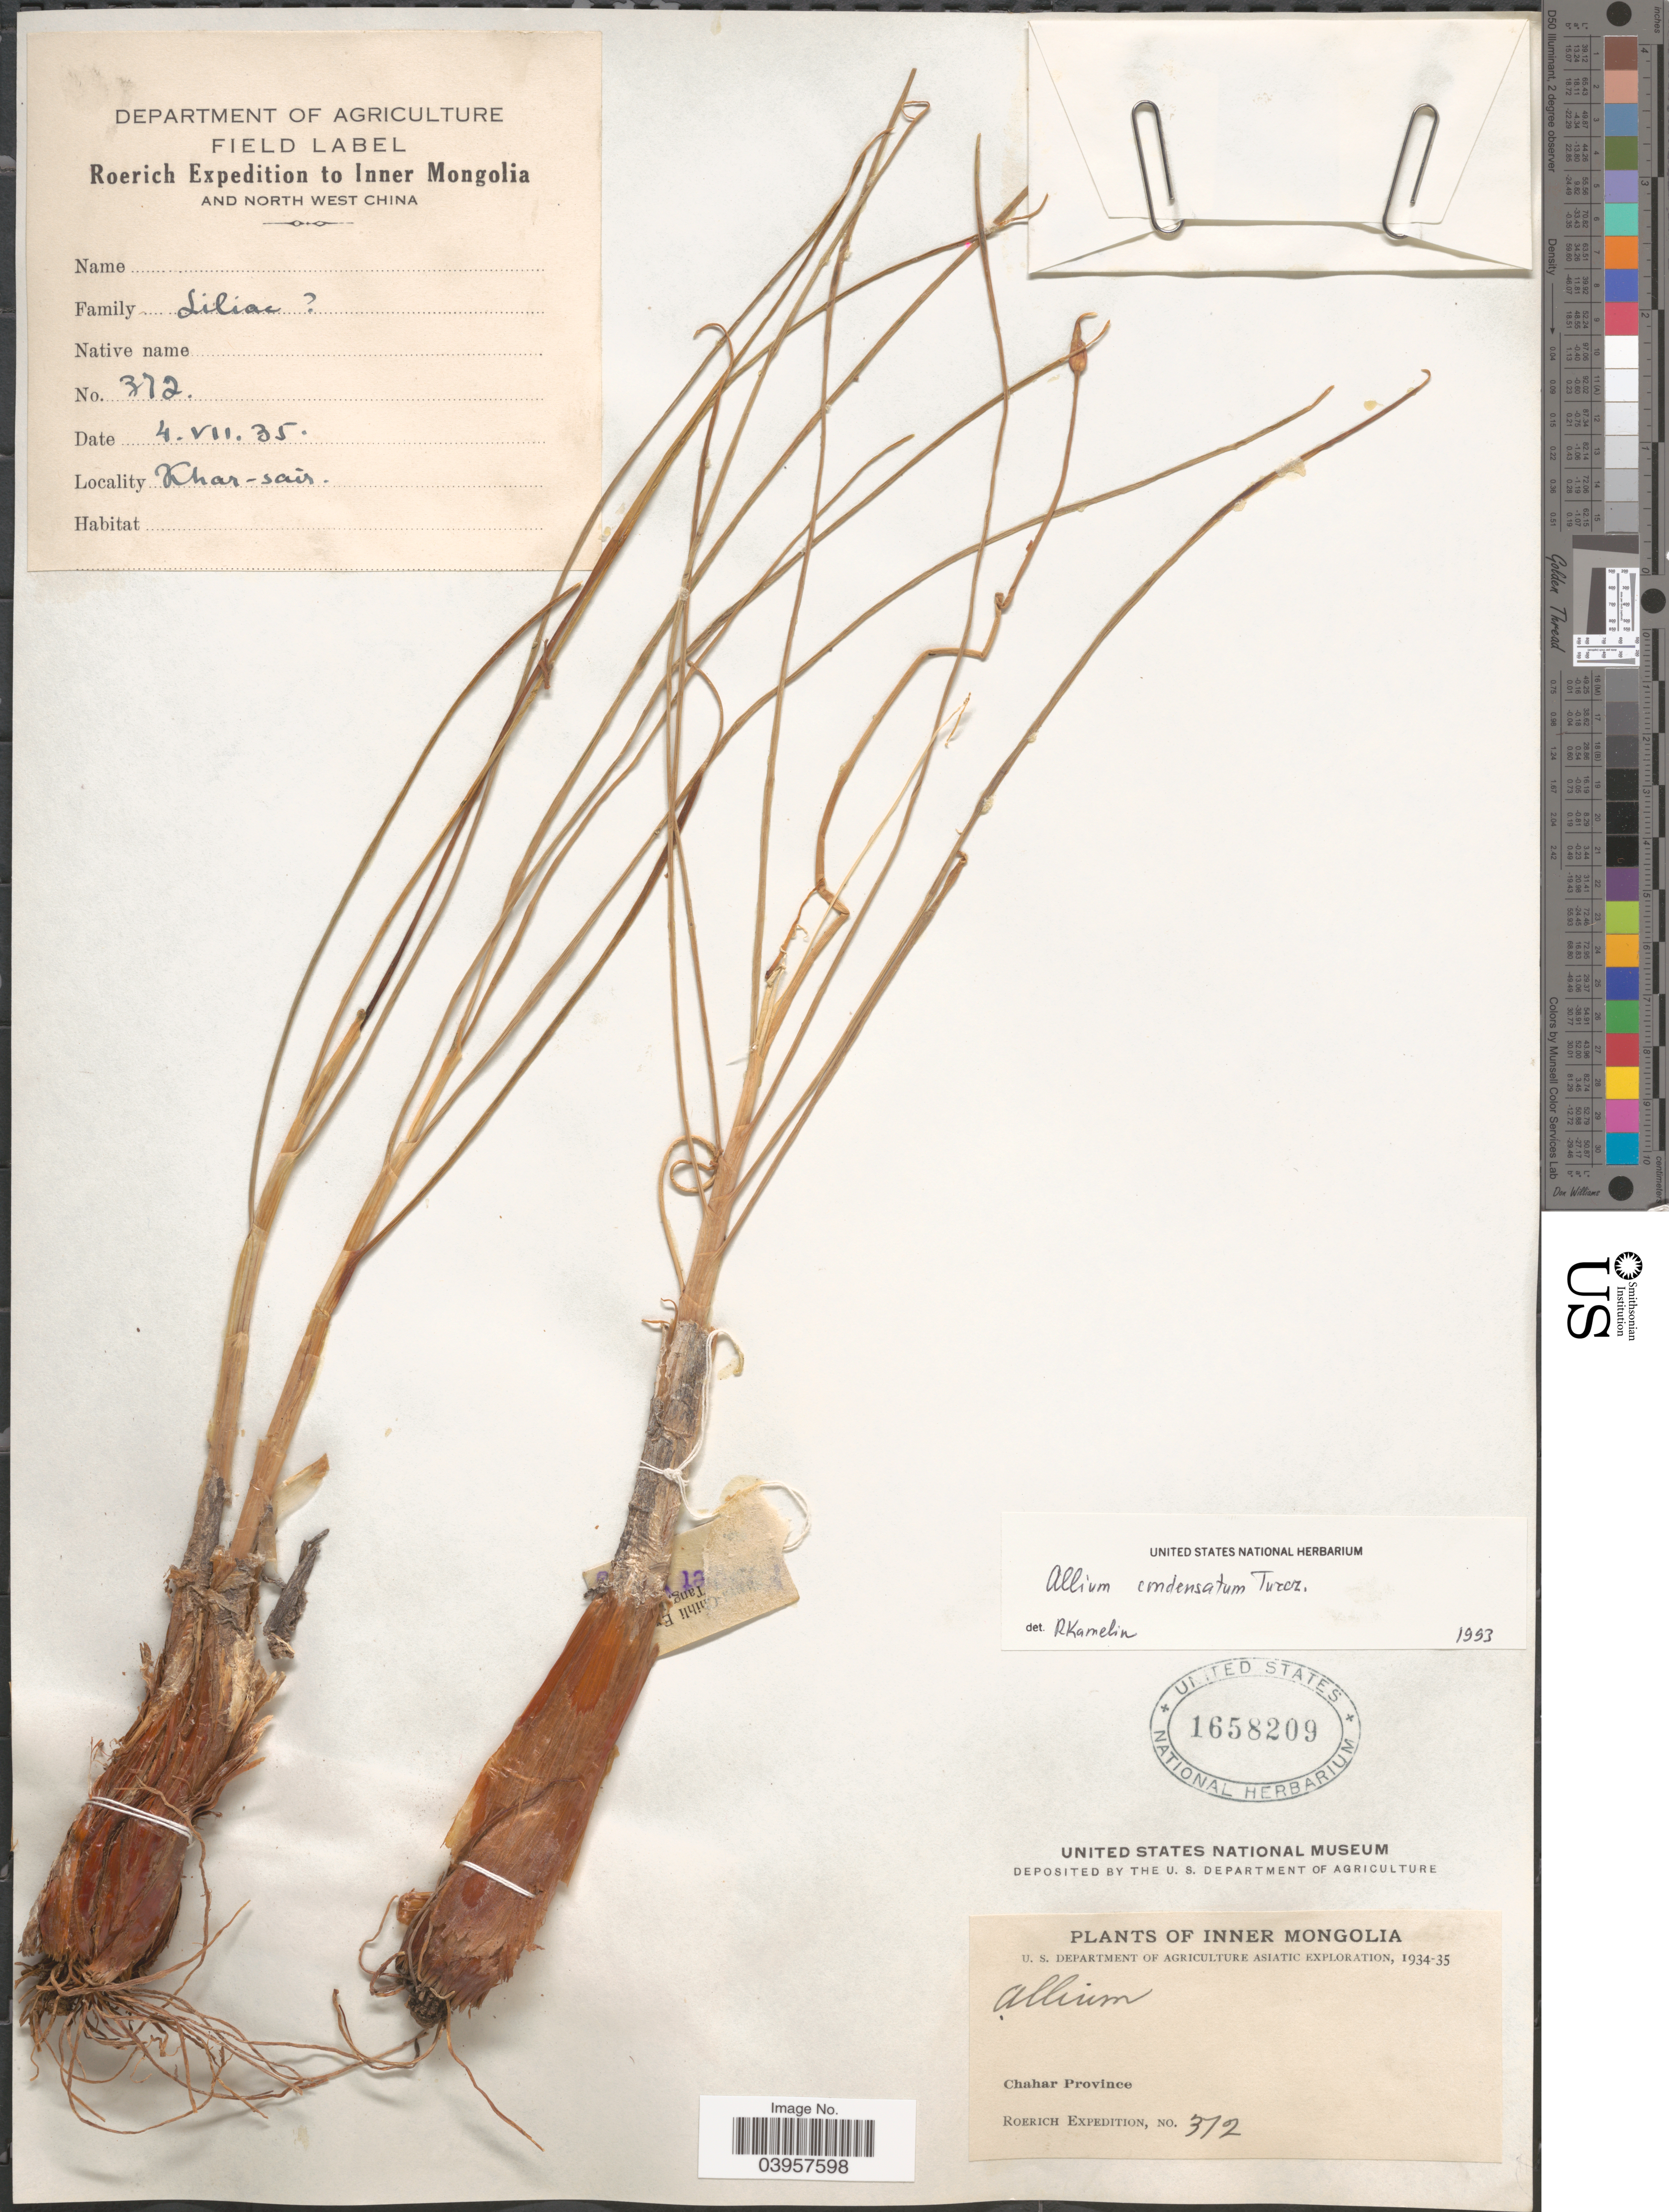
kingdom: Plantae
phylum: Tracheophyta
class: Liliopsida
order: Asparagales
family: Amaryllidaceae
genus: Allium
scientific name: Allium condensatum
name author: Turcz.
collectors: Roerich Expedition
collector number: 372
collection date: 1935-07-04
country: China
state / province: Nei Monggol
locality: Inner Mongolia. North West China. Khar-sair. Chahar Province.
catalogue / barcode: US 1658209